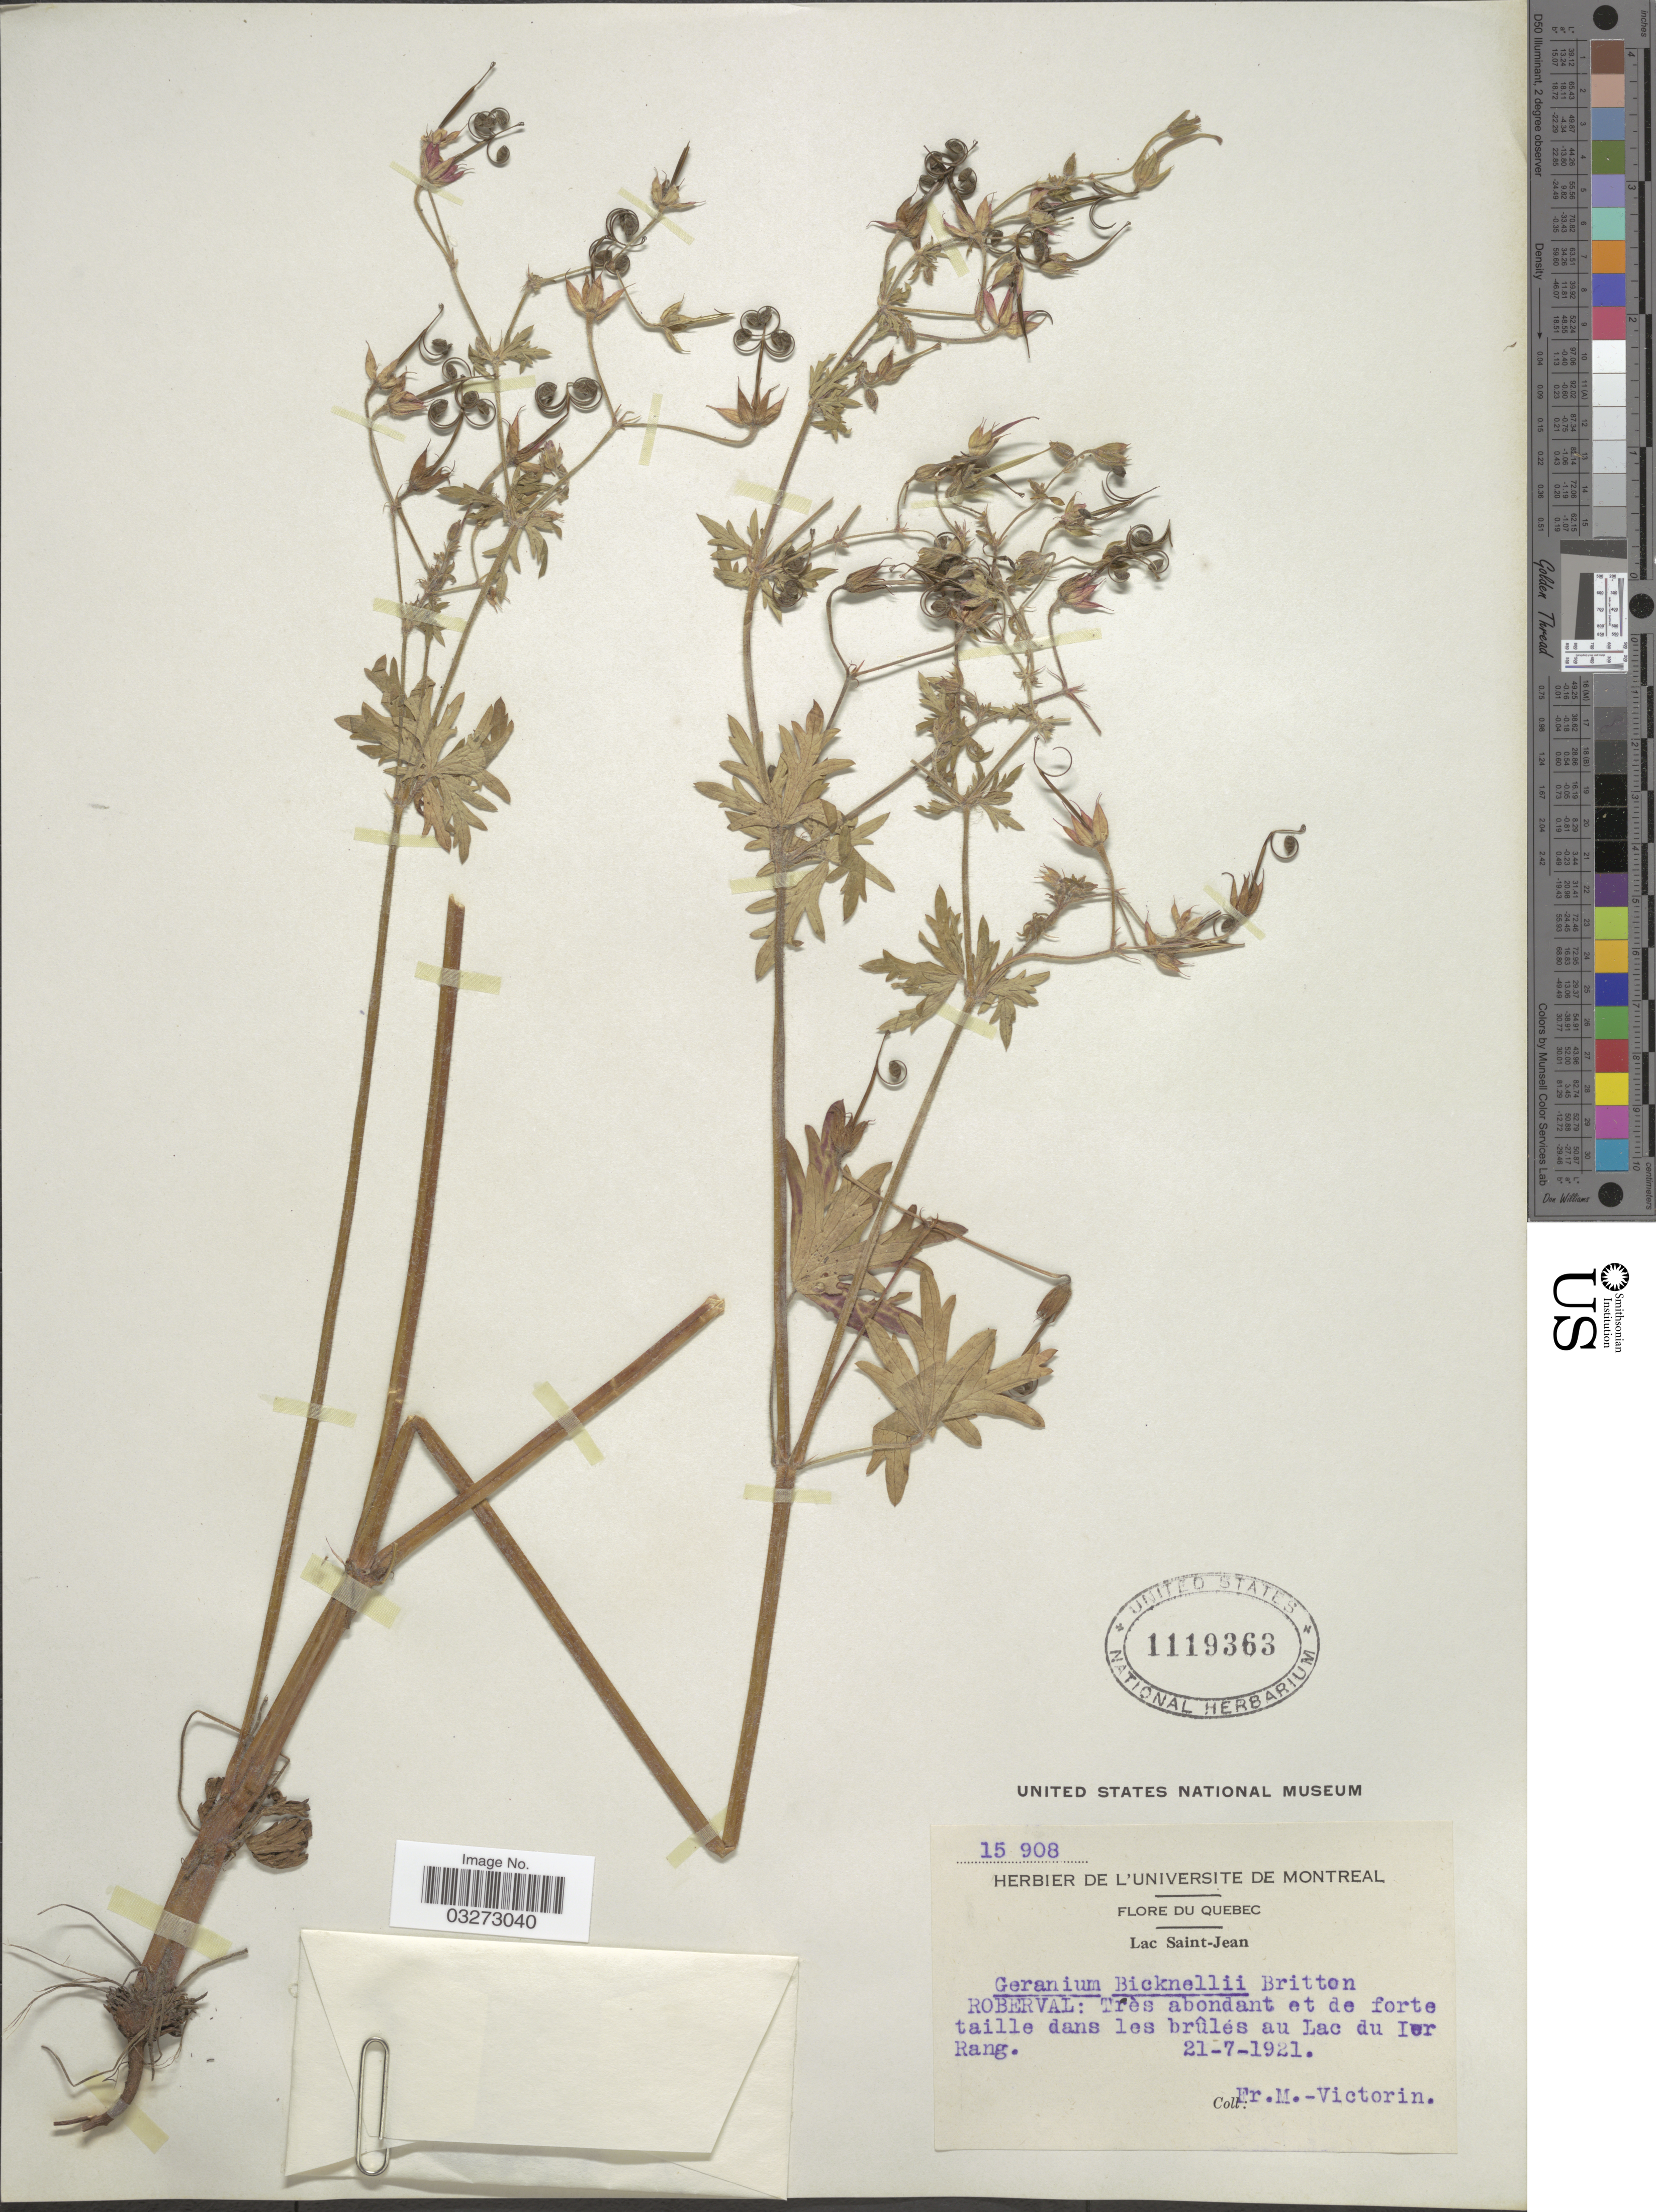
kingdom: Plantae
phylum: Tracheophyta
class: Magnoliopsida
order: Geraniales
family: Geraniaceae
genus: Geranium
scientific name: Geranium bicknellii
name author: Britton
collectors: F. Marie-Victorin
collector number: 15908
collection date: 1921-07-21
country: Canada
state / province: Quebec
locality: Lac Saint-Jean, Roberval: Trés abondant et de forte taille dans les brûlés au Lac du Ier Rang.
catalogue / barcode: US 1119363